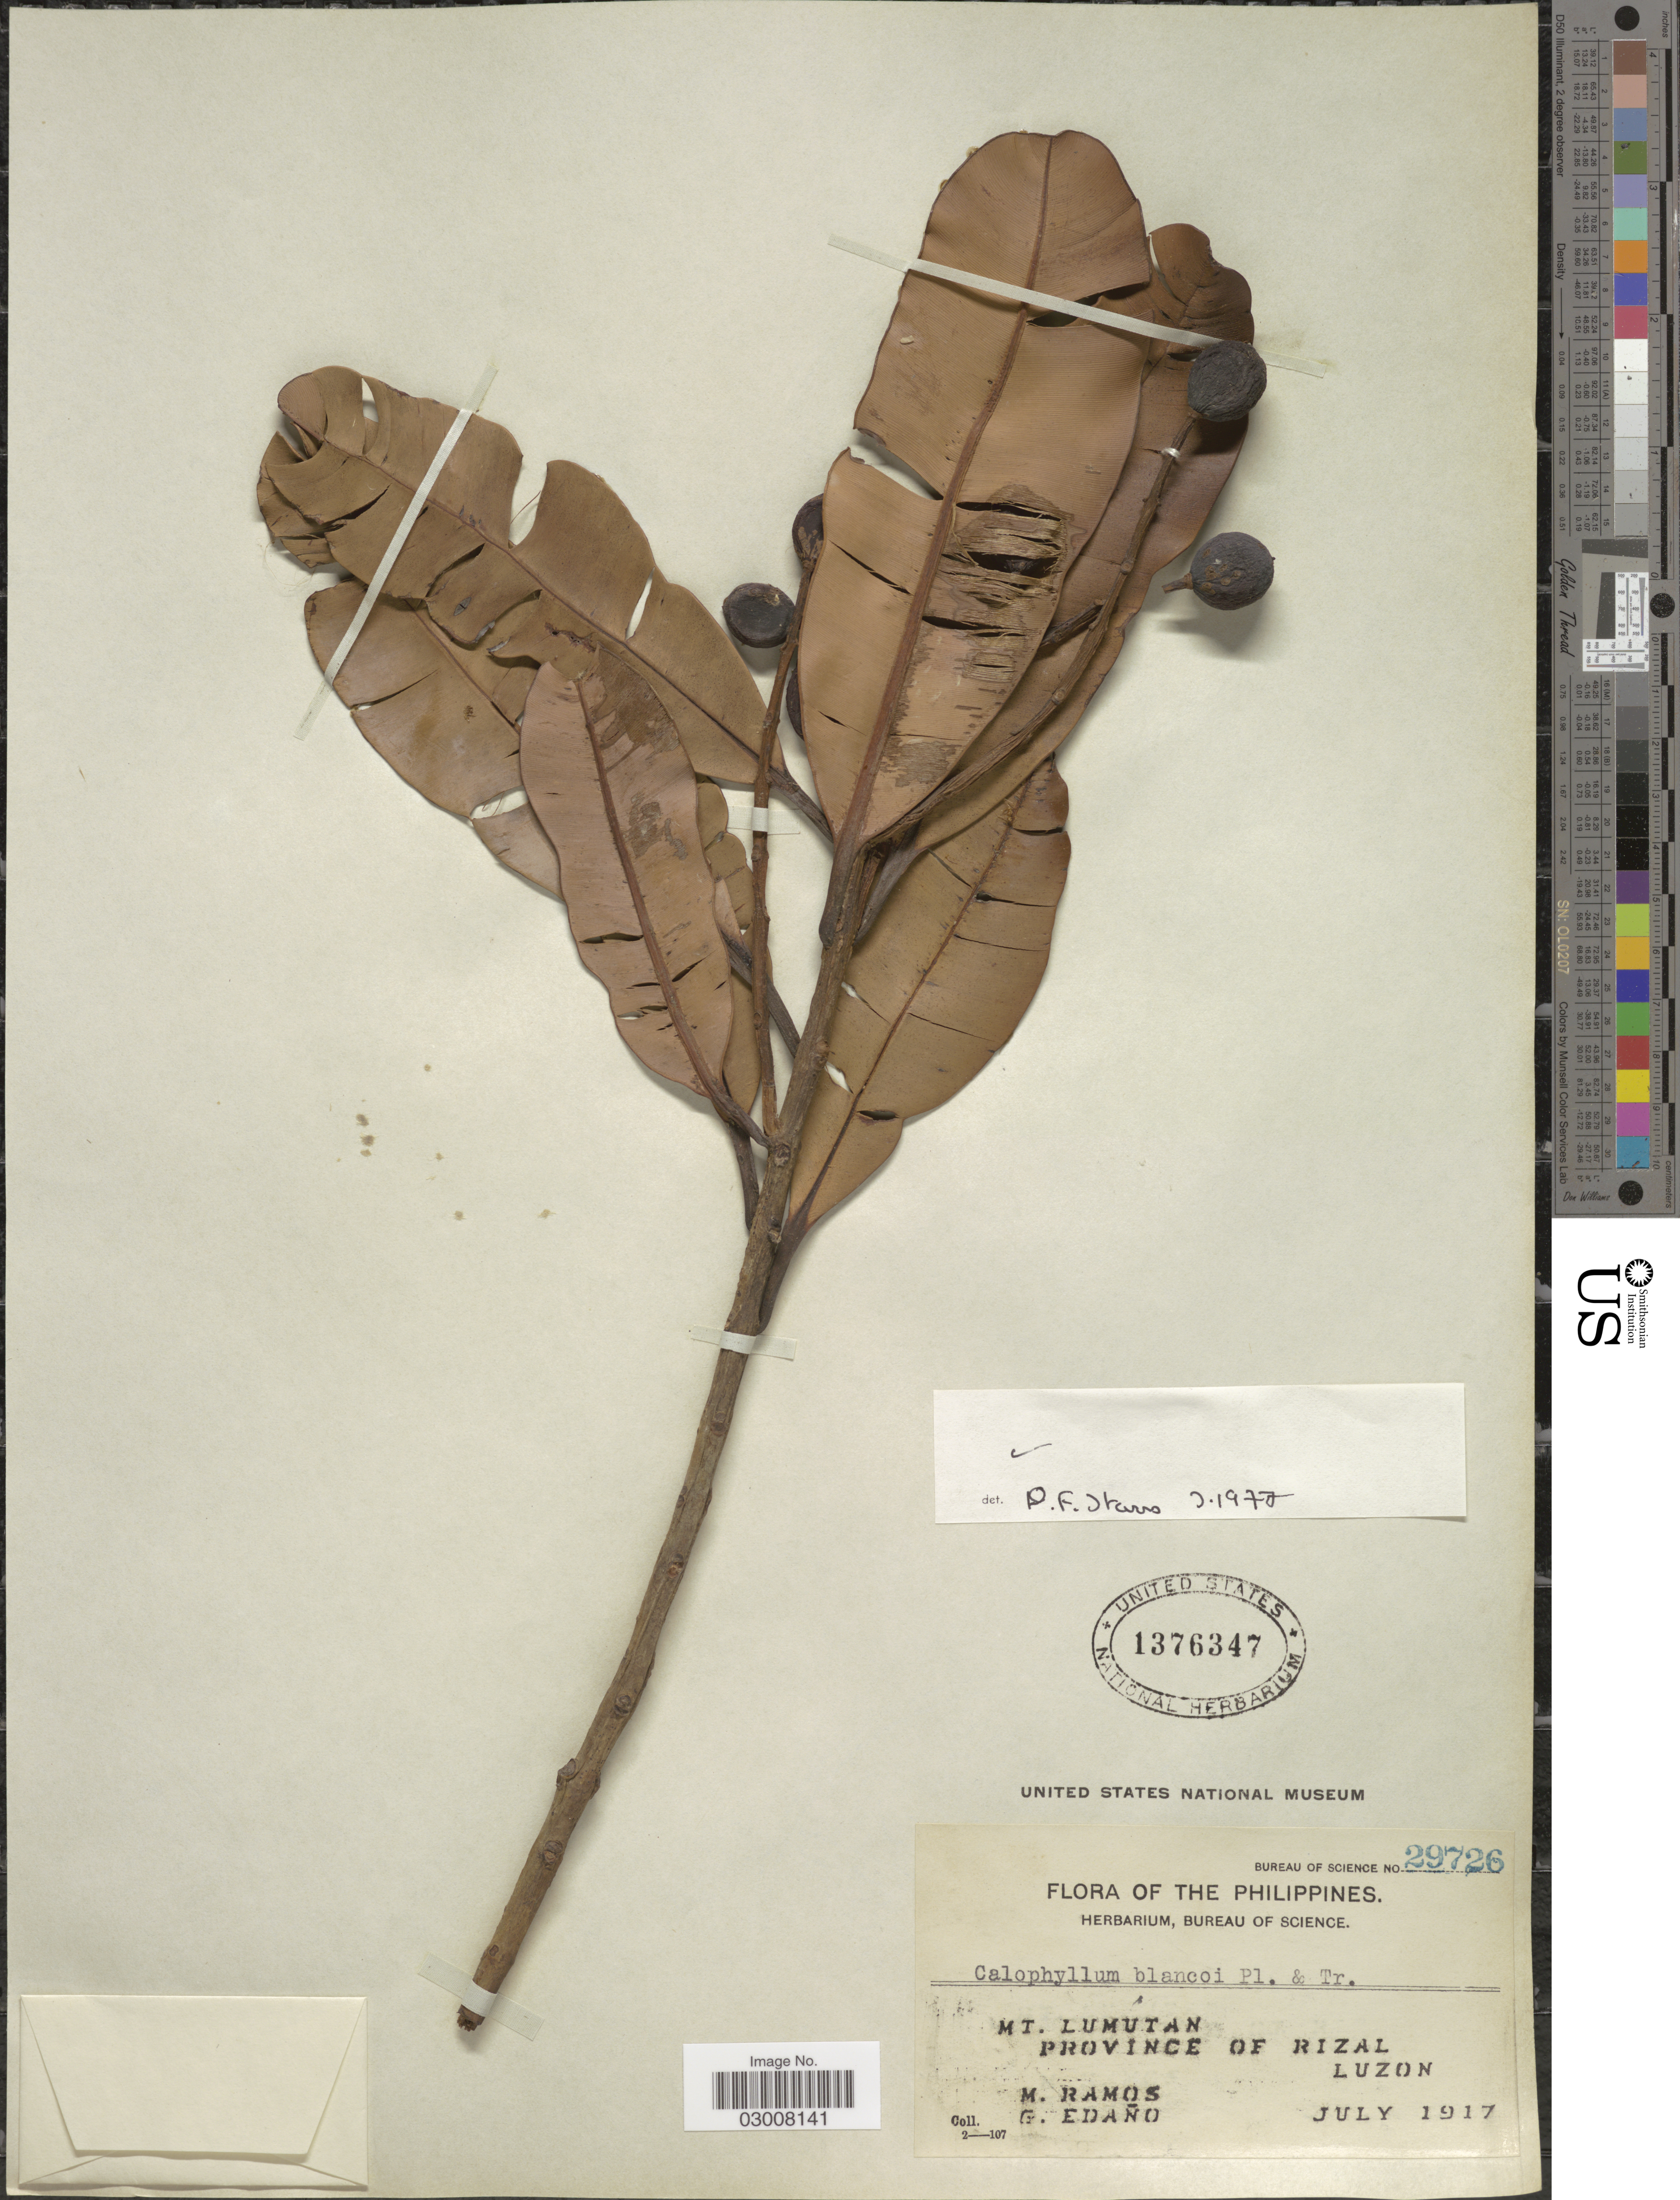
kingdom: Plantae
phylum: Tracheophyta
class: Magnoliopsida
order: Malpighiales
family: Calophyllaceae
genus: Calophyllum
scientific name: Calophyllum blancoi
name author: Planch. & Triana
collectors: M. Ramos & G. Edaño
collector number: Bureau of Science 29726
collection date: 1917-07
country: Philippines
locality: Mt. Lumutan, Province of Rizal, Luzon.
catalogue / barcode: US 1376347